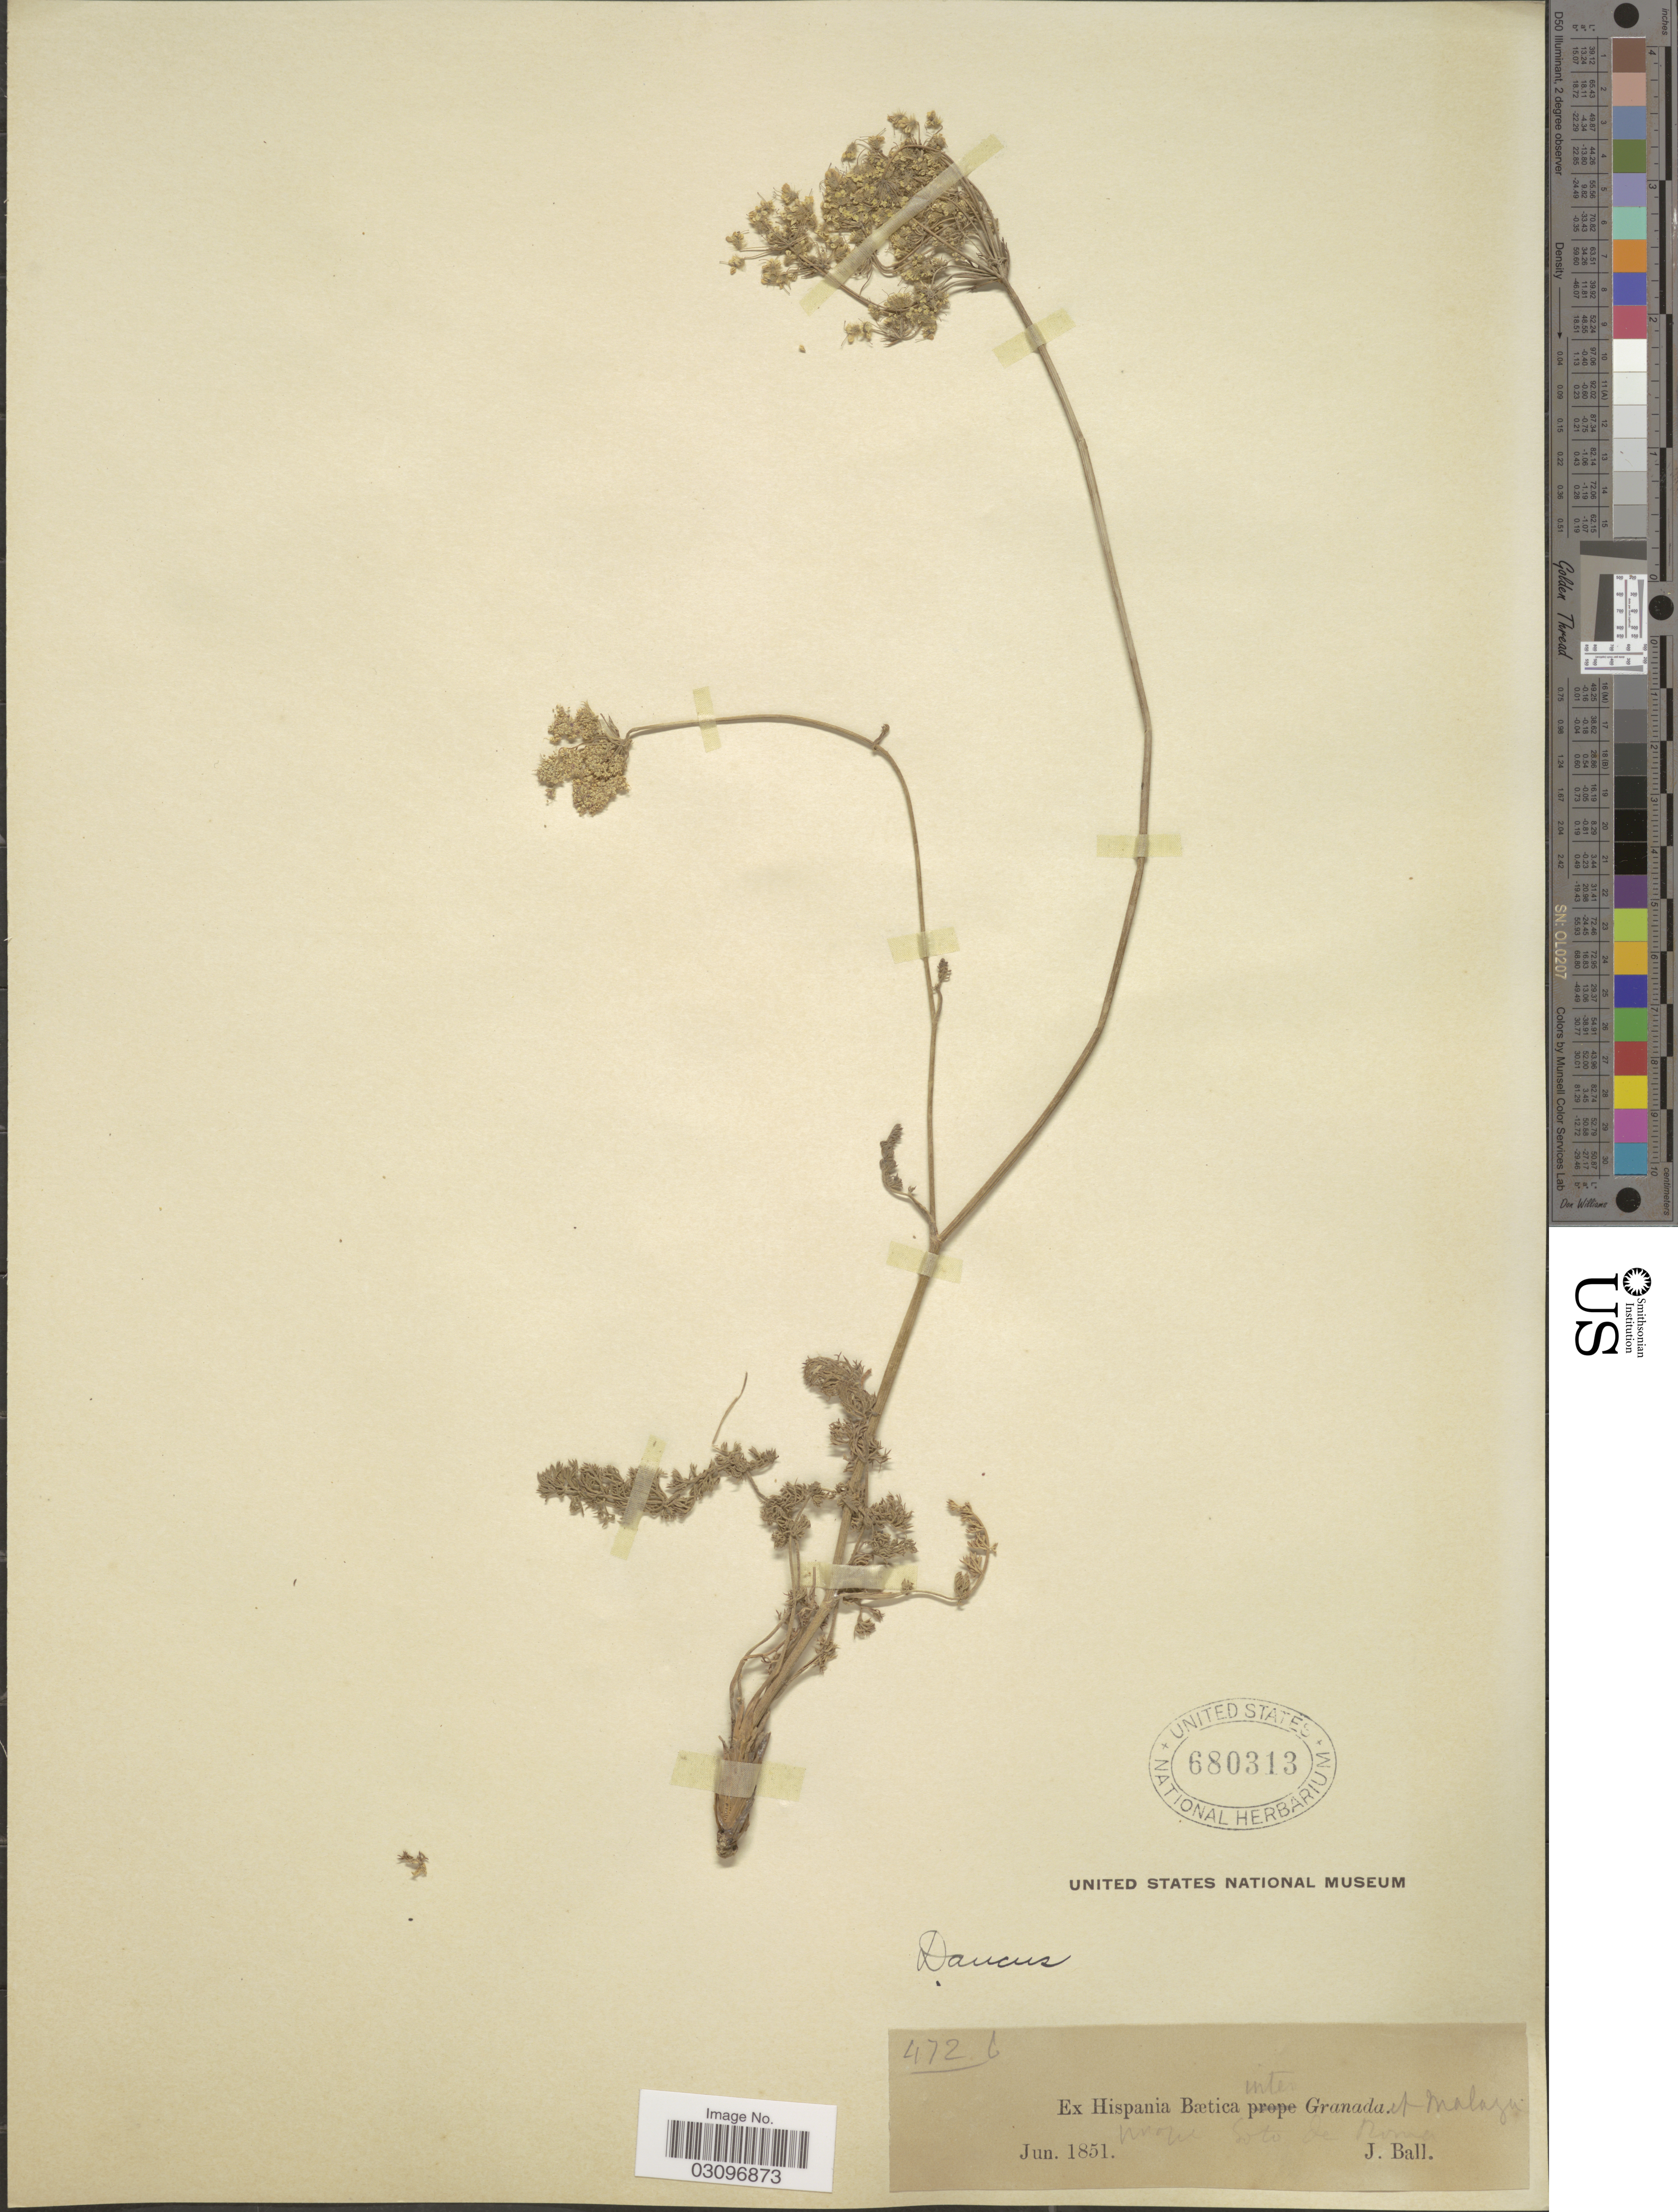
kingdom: Plantae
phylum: Tracheophyta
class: Magnoliopsida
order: Apiales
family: Apiaceae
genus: Daucus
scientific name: Daucus sp.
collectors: J. Ball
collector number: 472*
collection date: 1851-06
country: Spain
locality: Ex Hispania inter Granada et Malaga prope Soto de Roma.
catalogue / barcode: US 680313